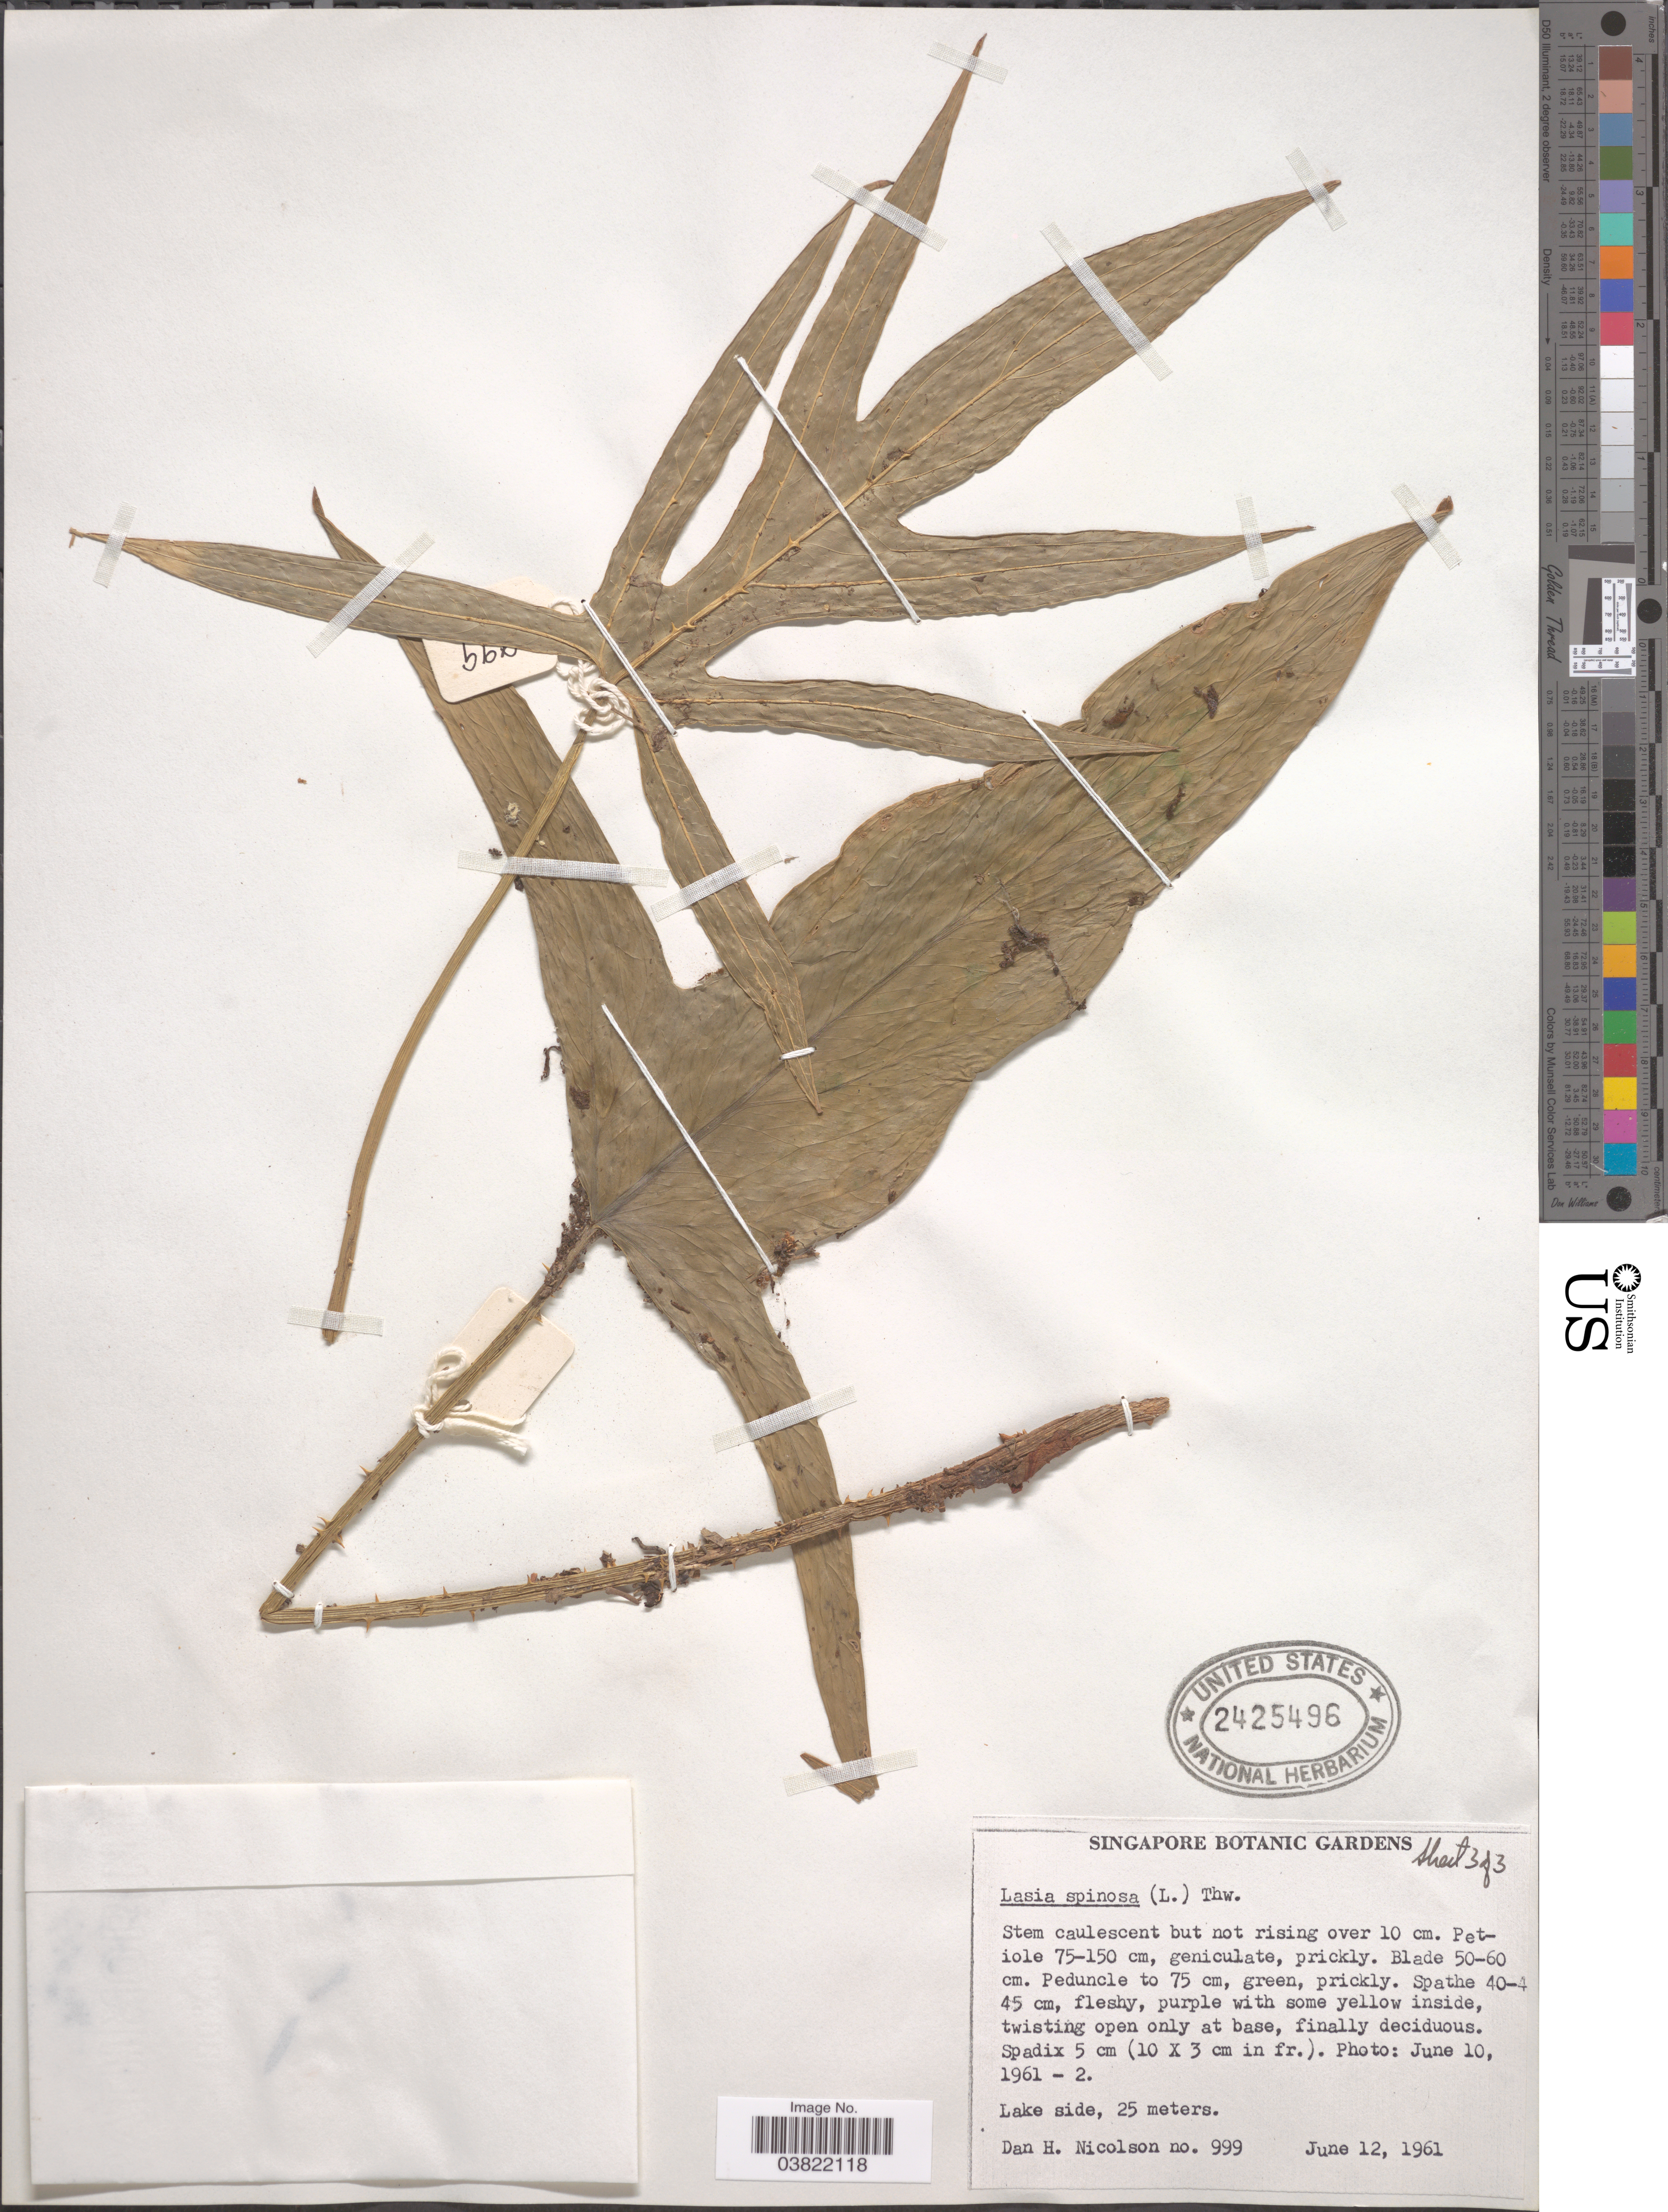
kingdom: Plantae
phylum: Tracheophyta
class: Liliopsida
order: Alismatales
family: Araceae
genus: Lasia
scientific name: Lasia spinosa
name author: (L.) Thwaites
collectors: D. H. Nicolson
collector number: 999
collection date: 1961-06-12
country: Singapore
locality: Singapore Botanic Gardens. Lake side.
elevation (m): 25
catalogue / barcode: US 2425496